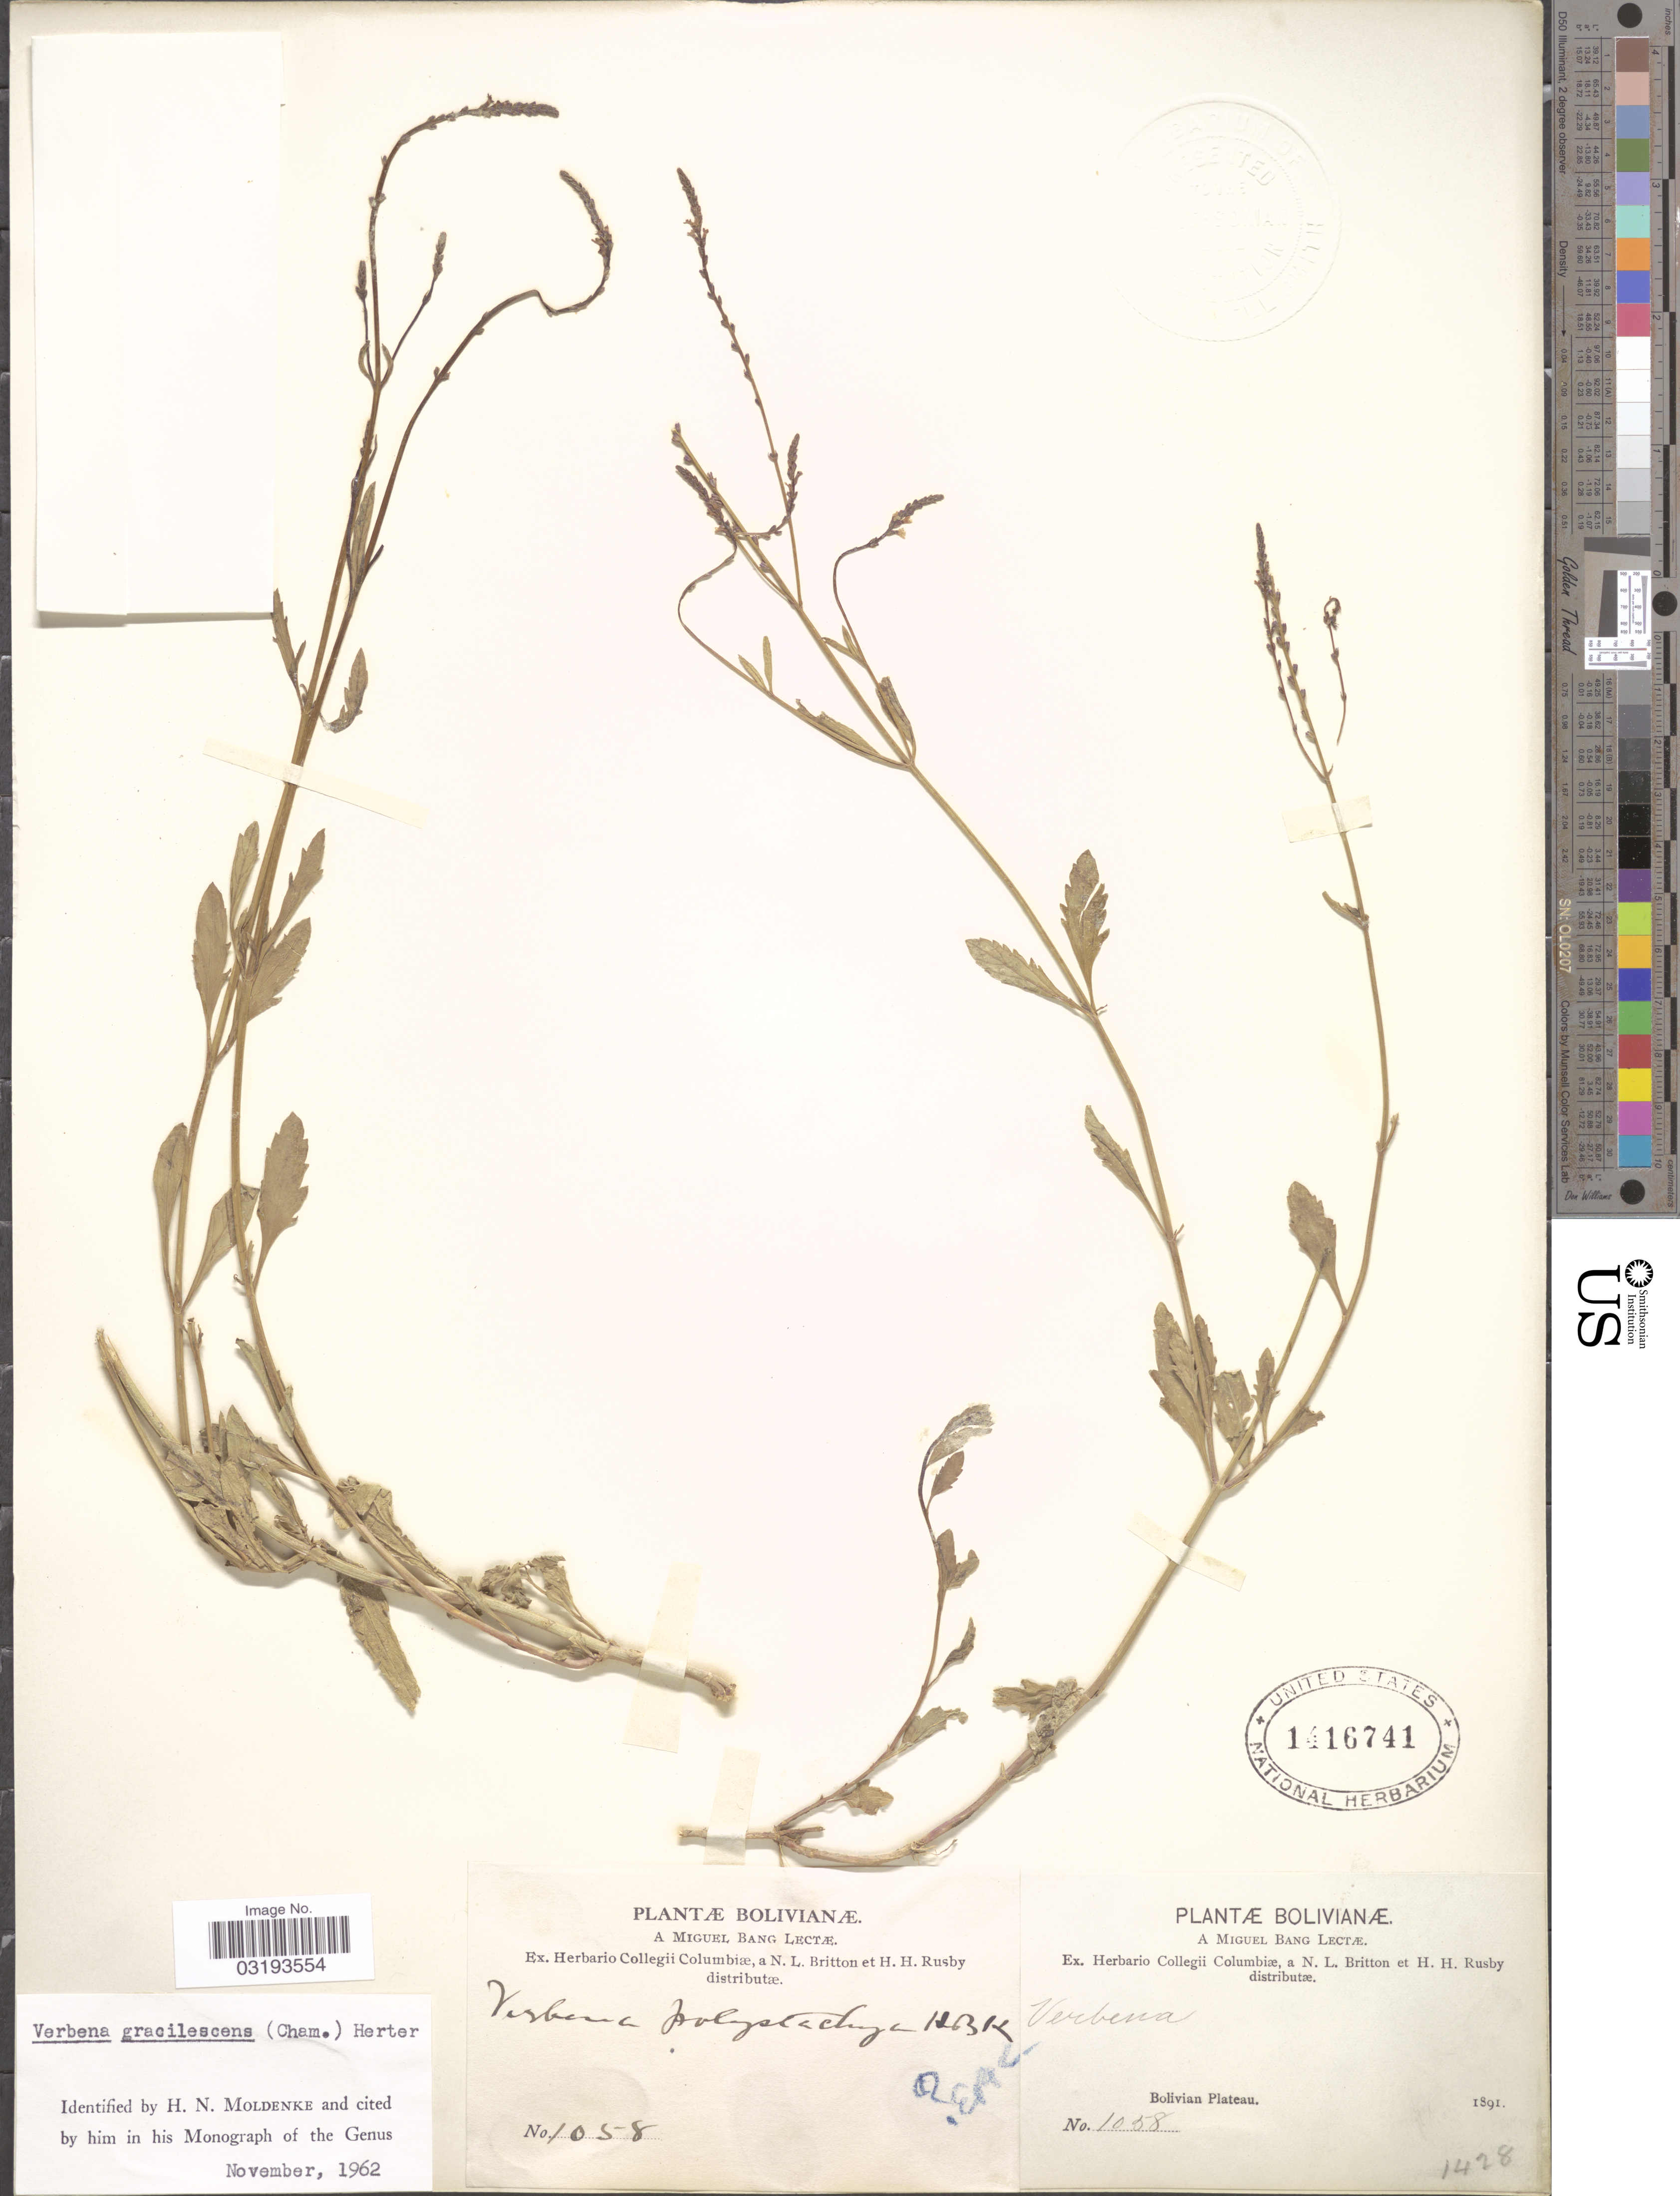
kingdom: Plantae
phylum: Tracheophyta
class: Magnoliopsida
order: Lamiales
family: Verbenaceae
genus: Verbena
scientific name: Verbena gracilescens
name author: (Cham.) Herter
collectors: M. Bang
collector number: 1058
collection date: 1891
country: Bolivia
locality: Bolivian Plateau.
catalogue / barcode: US 1416741